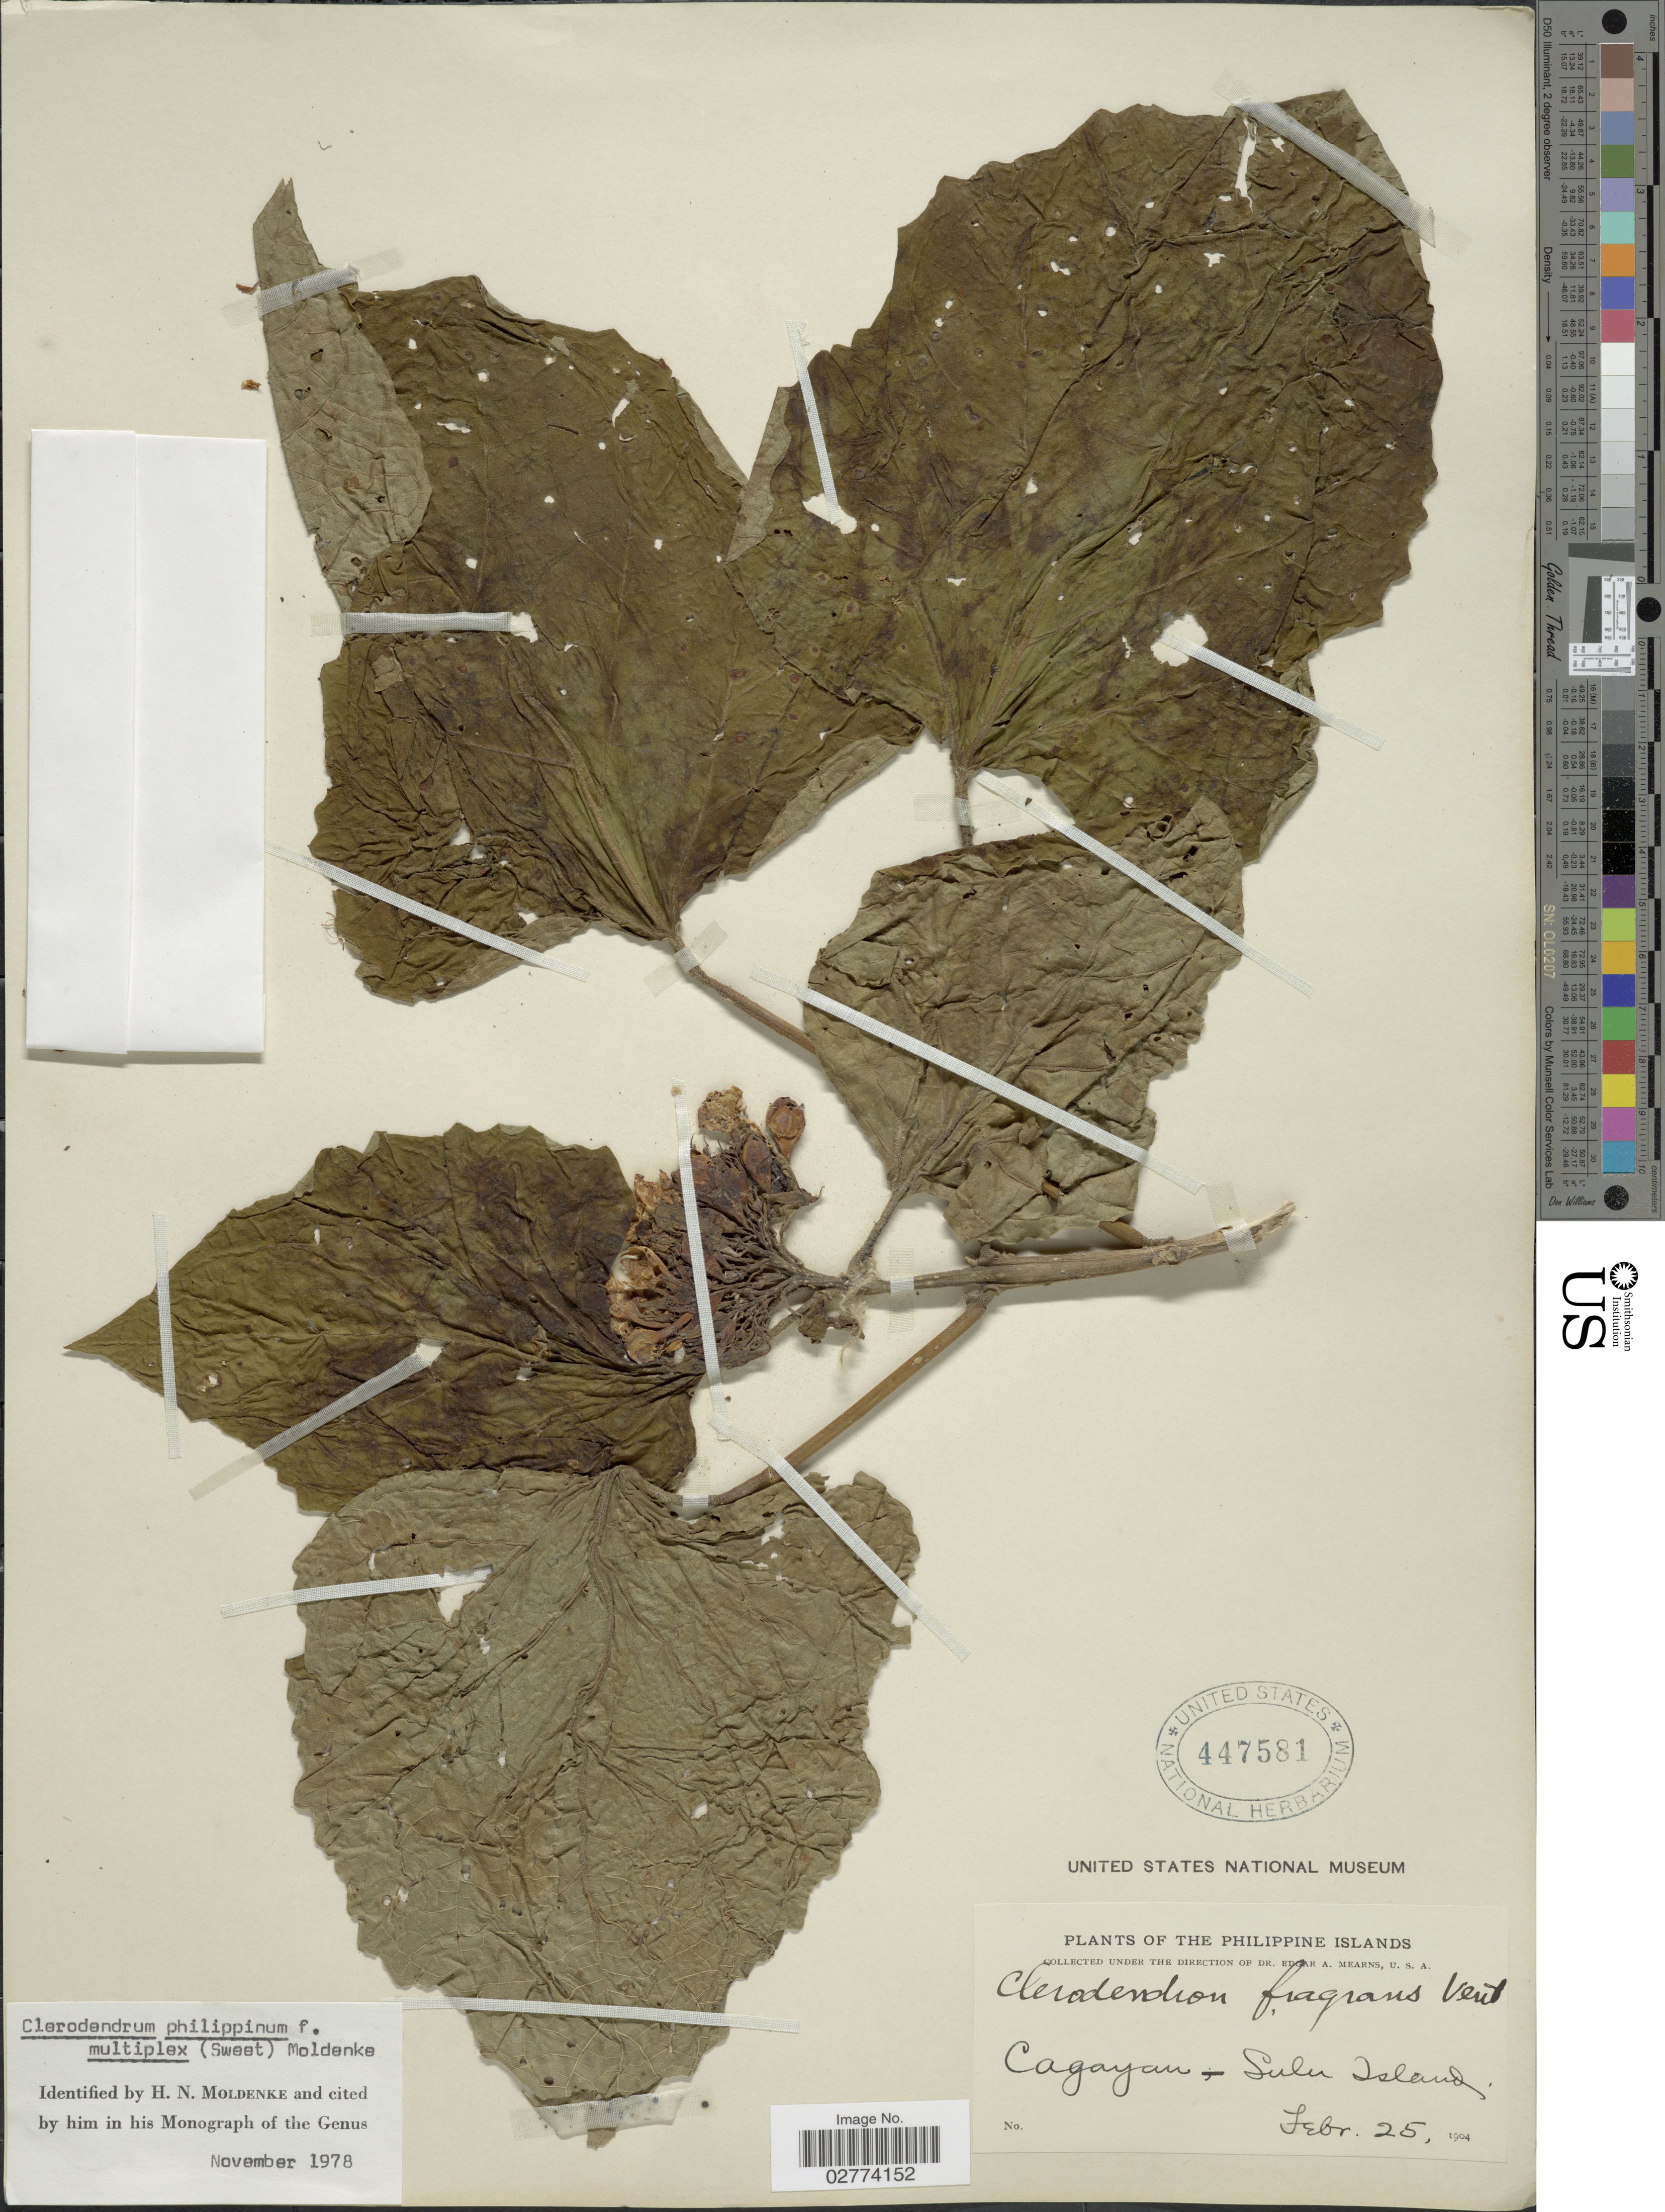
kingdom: Plantae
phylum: Tracheophyta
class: Magnoliopsida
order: Lamiales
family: Lamiaceae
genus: Clerodendrum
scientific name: Clerodendrum philippinum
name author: Schauer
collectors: E. A. Mearns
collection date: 1904-02-25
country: Philippines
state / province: Muslim Mindanao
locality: Cagayan-Sulu Island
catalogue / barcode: US 447581